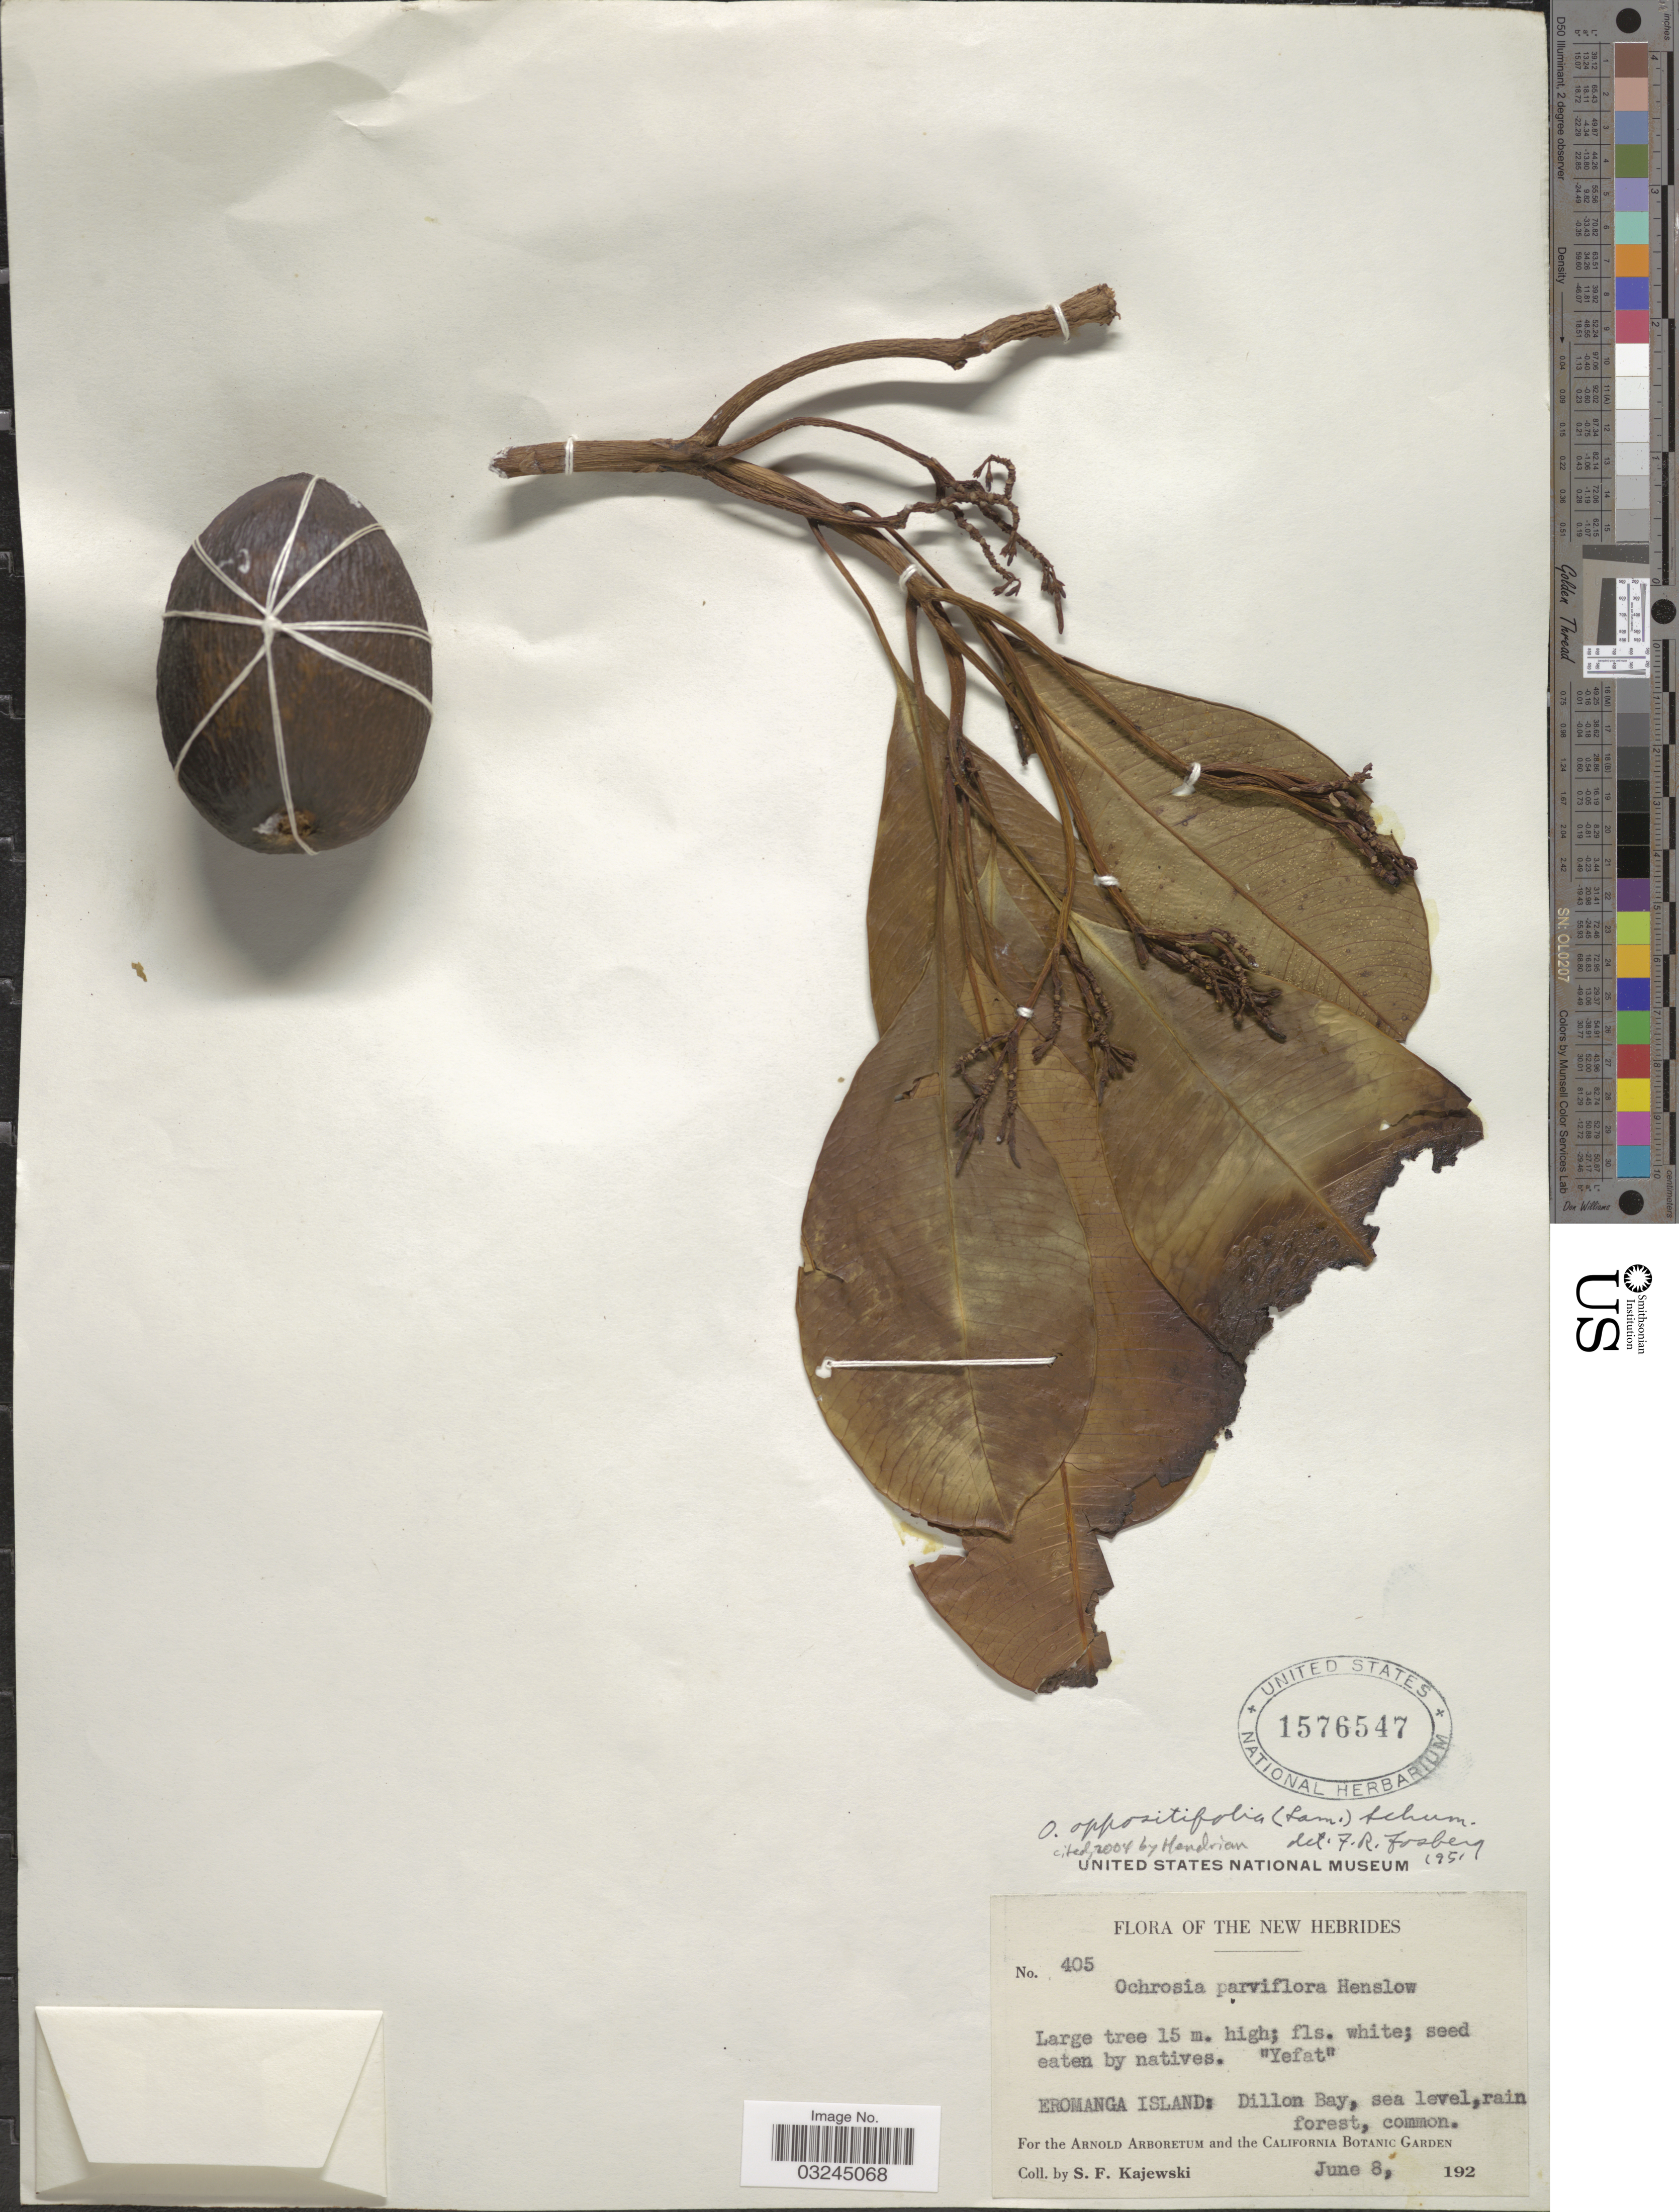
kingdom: Plantae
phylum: Tracheophyta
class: Magnoliopsida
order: Gentianales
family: Apocynaceae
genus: Ochrosia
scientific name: Ochrosia oppositifolia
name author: (Lam.) K. Schum.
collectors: S. Kajewski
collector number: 405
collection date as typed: June 8, 192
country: Vanuatu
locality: The New Hebrides. Eromanga Island: Dillon Bay.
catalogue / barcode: US 1576547